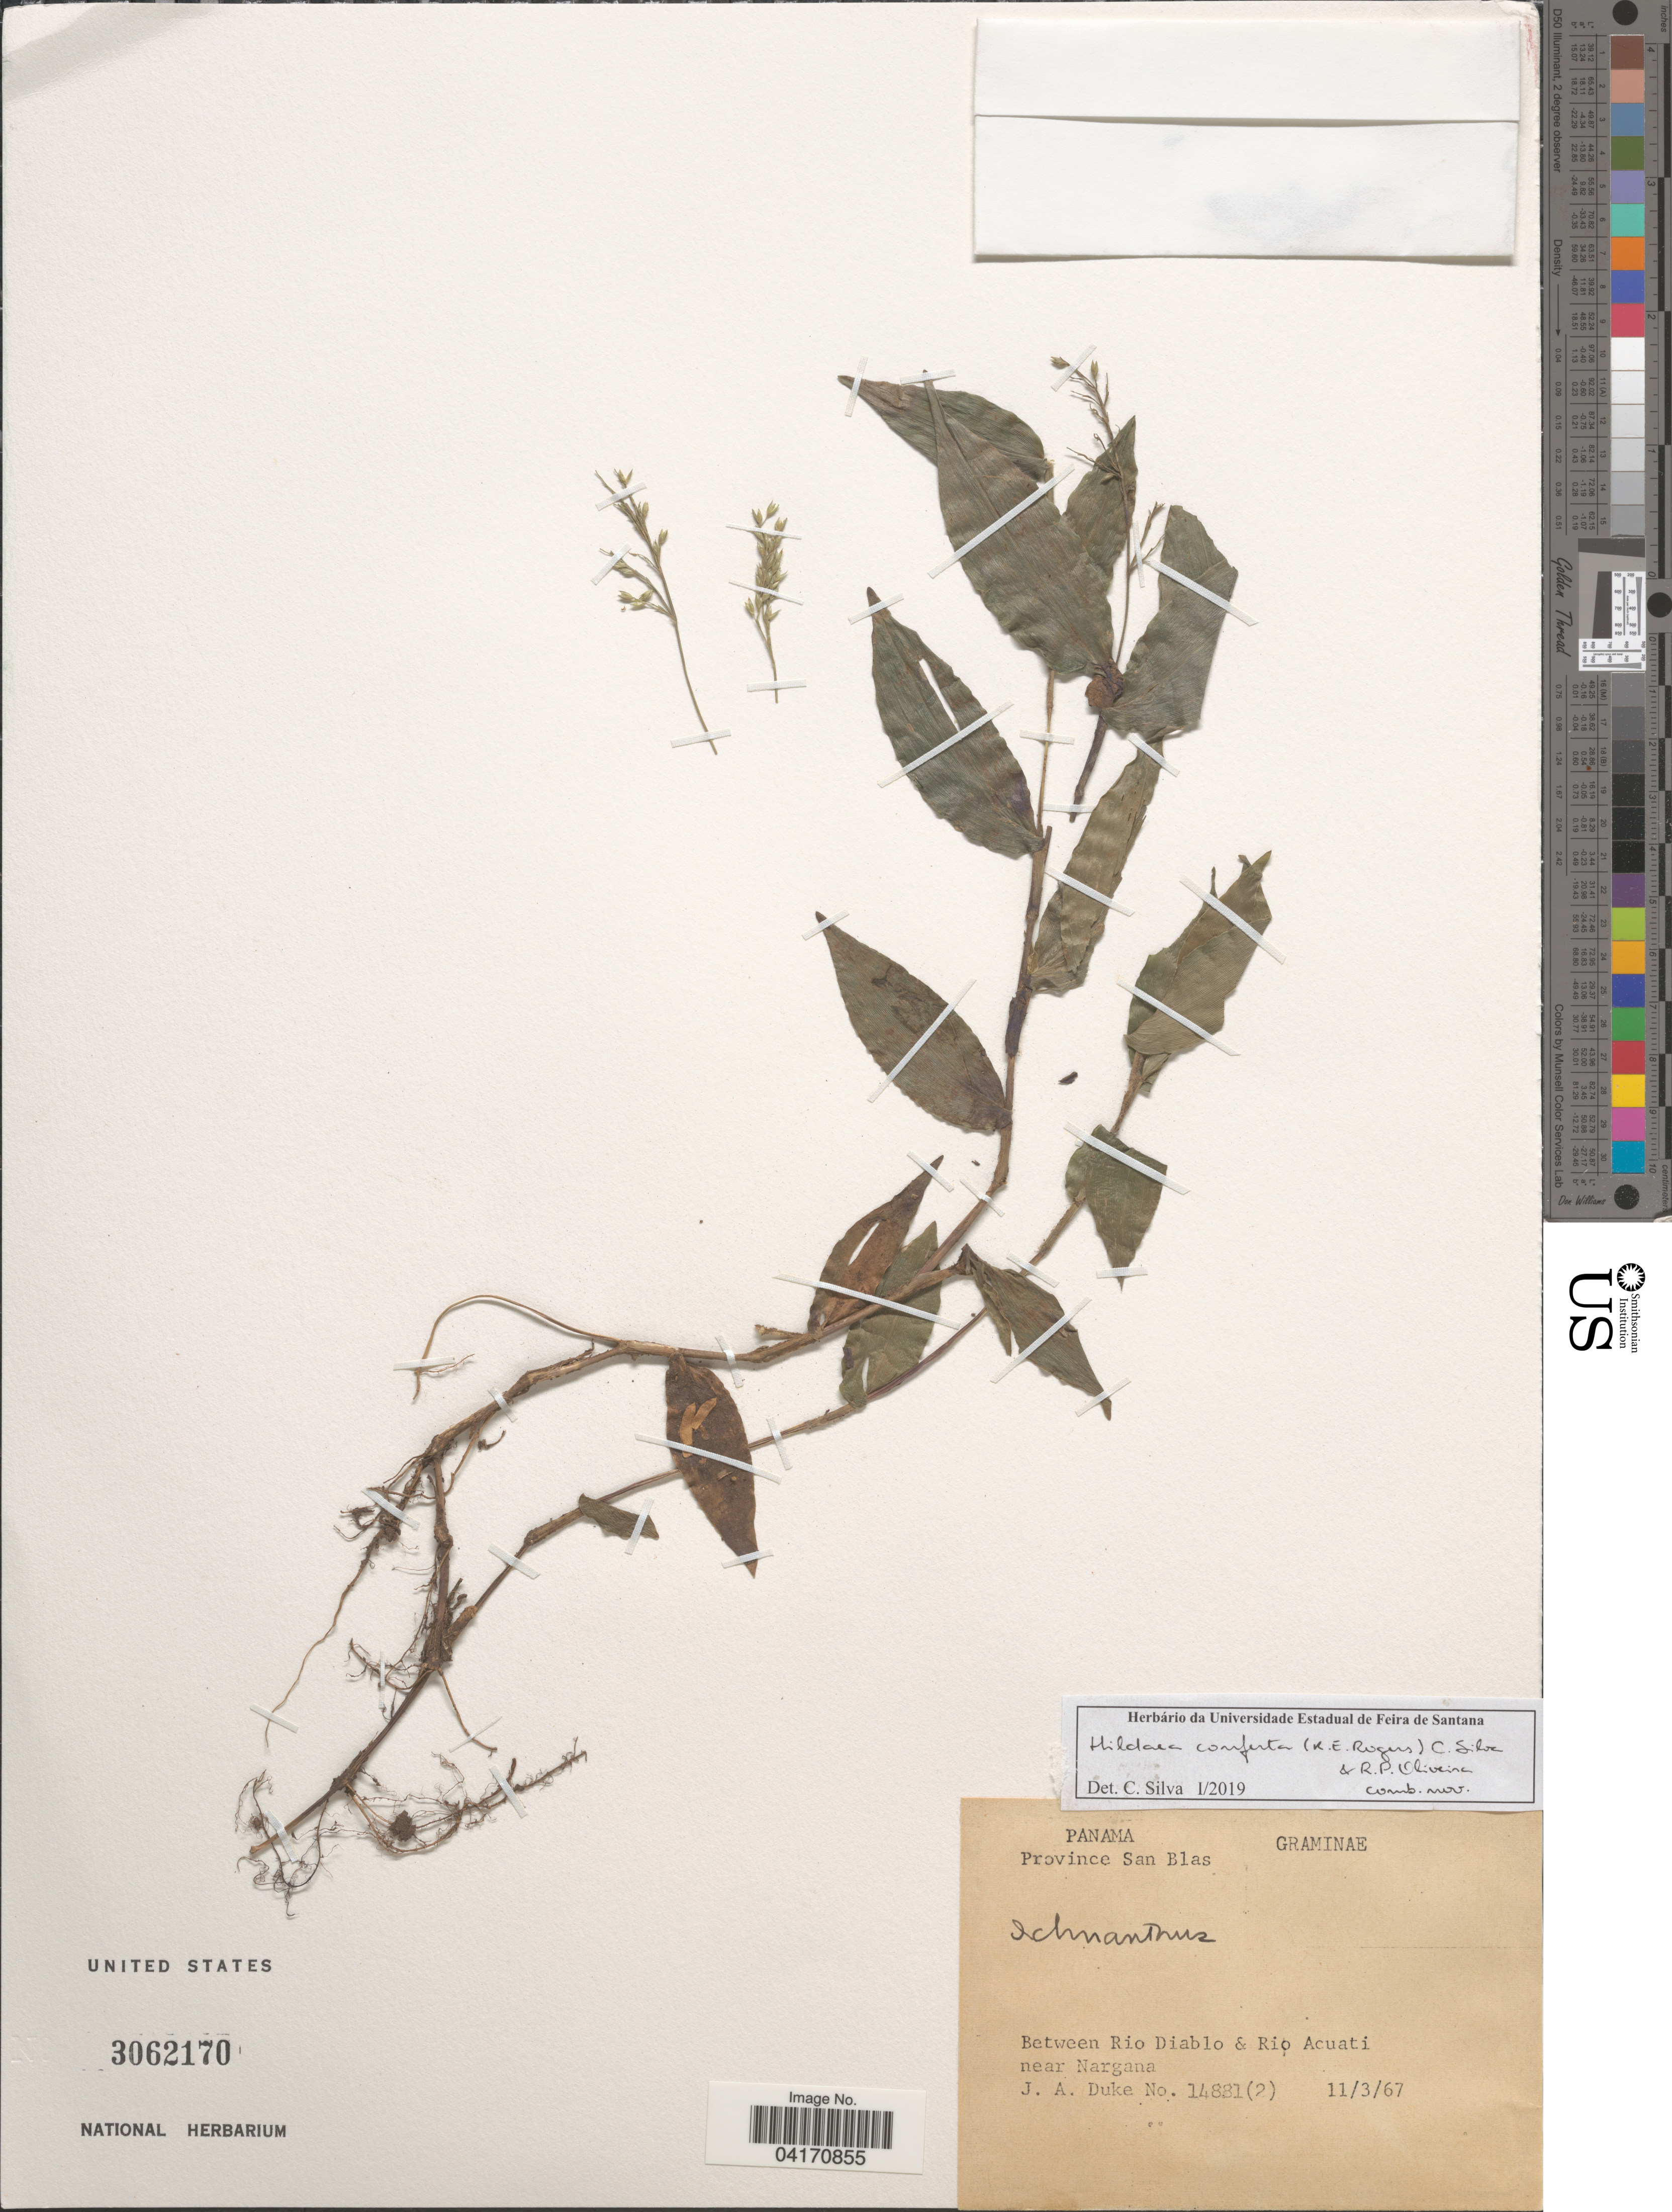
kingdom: Plantae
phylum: Tracheophyta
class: Liliopsida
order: Poales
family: Poaceae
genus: Hildaea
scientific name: Hildaea conferta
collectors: J. A. Duke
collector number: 14881(2)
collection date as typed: Transcribed d/m/y: 11/3/67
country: Panama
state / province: Kuna Yala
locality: Province San Blas. Between Rio Diablo & Rio Acuati near Nargana.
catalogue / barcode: US 3062170